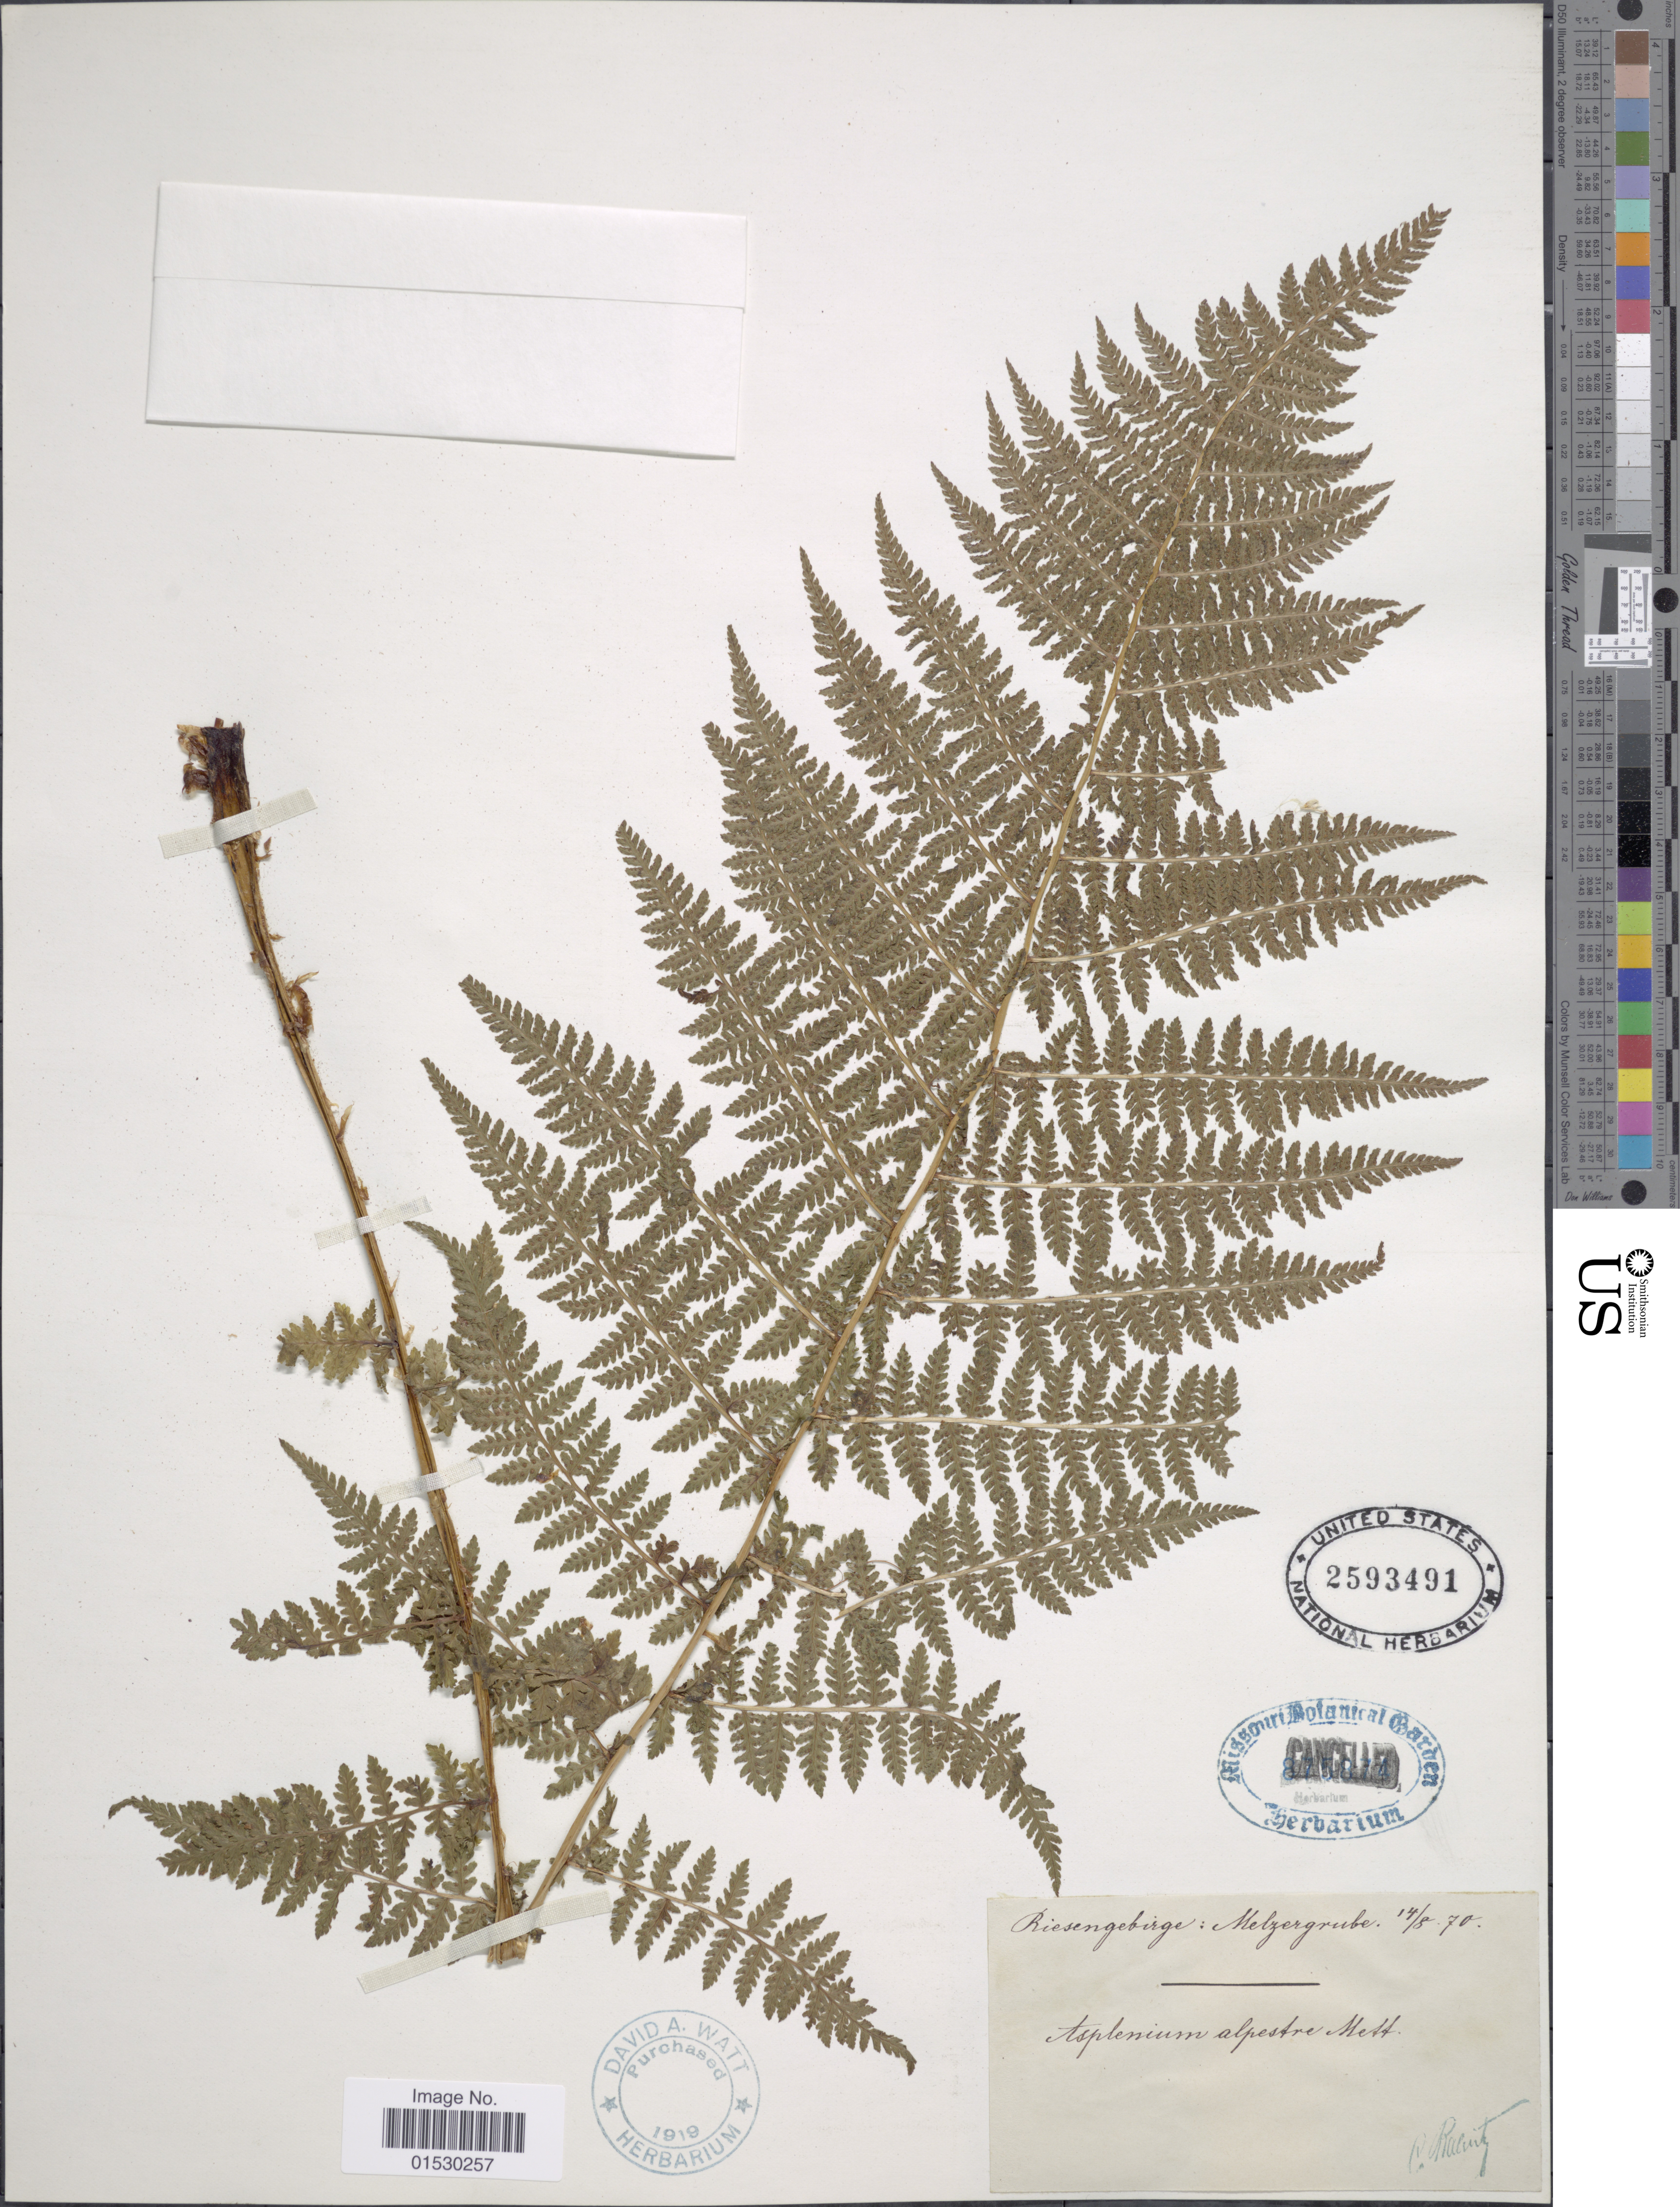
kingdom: Plantae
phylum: Tracheophyta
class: Polypodiopsida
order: Polypodiales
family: Athyriaceae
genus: Athyrium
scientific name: Athyrium alpestre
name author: (Hoppe) Rylands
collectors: C. Ralintz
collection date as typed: Transcribed d/m/y: 14/8/70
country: Germany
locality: Riesengebirge: Melzergrube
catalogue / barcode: US 2593491